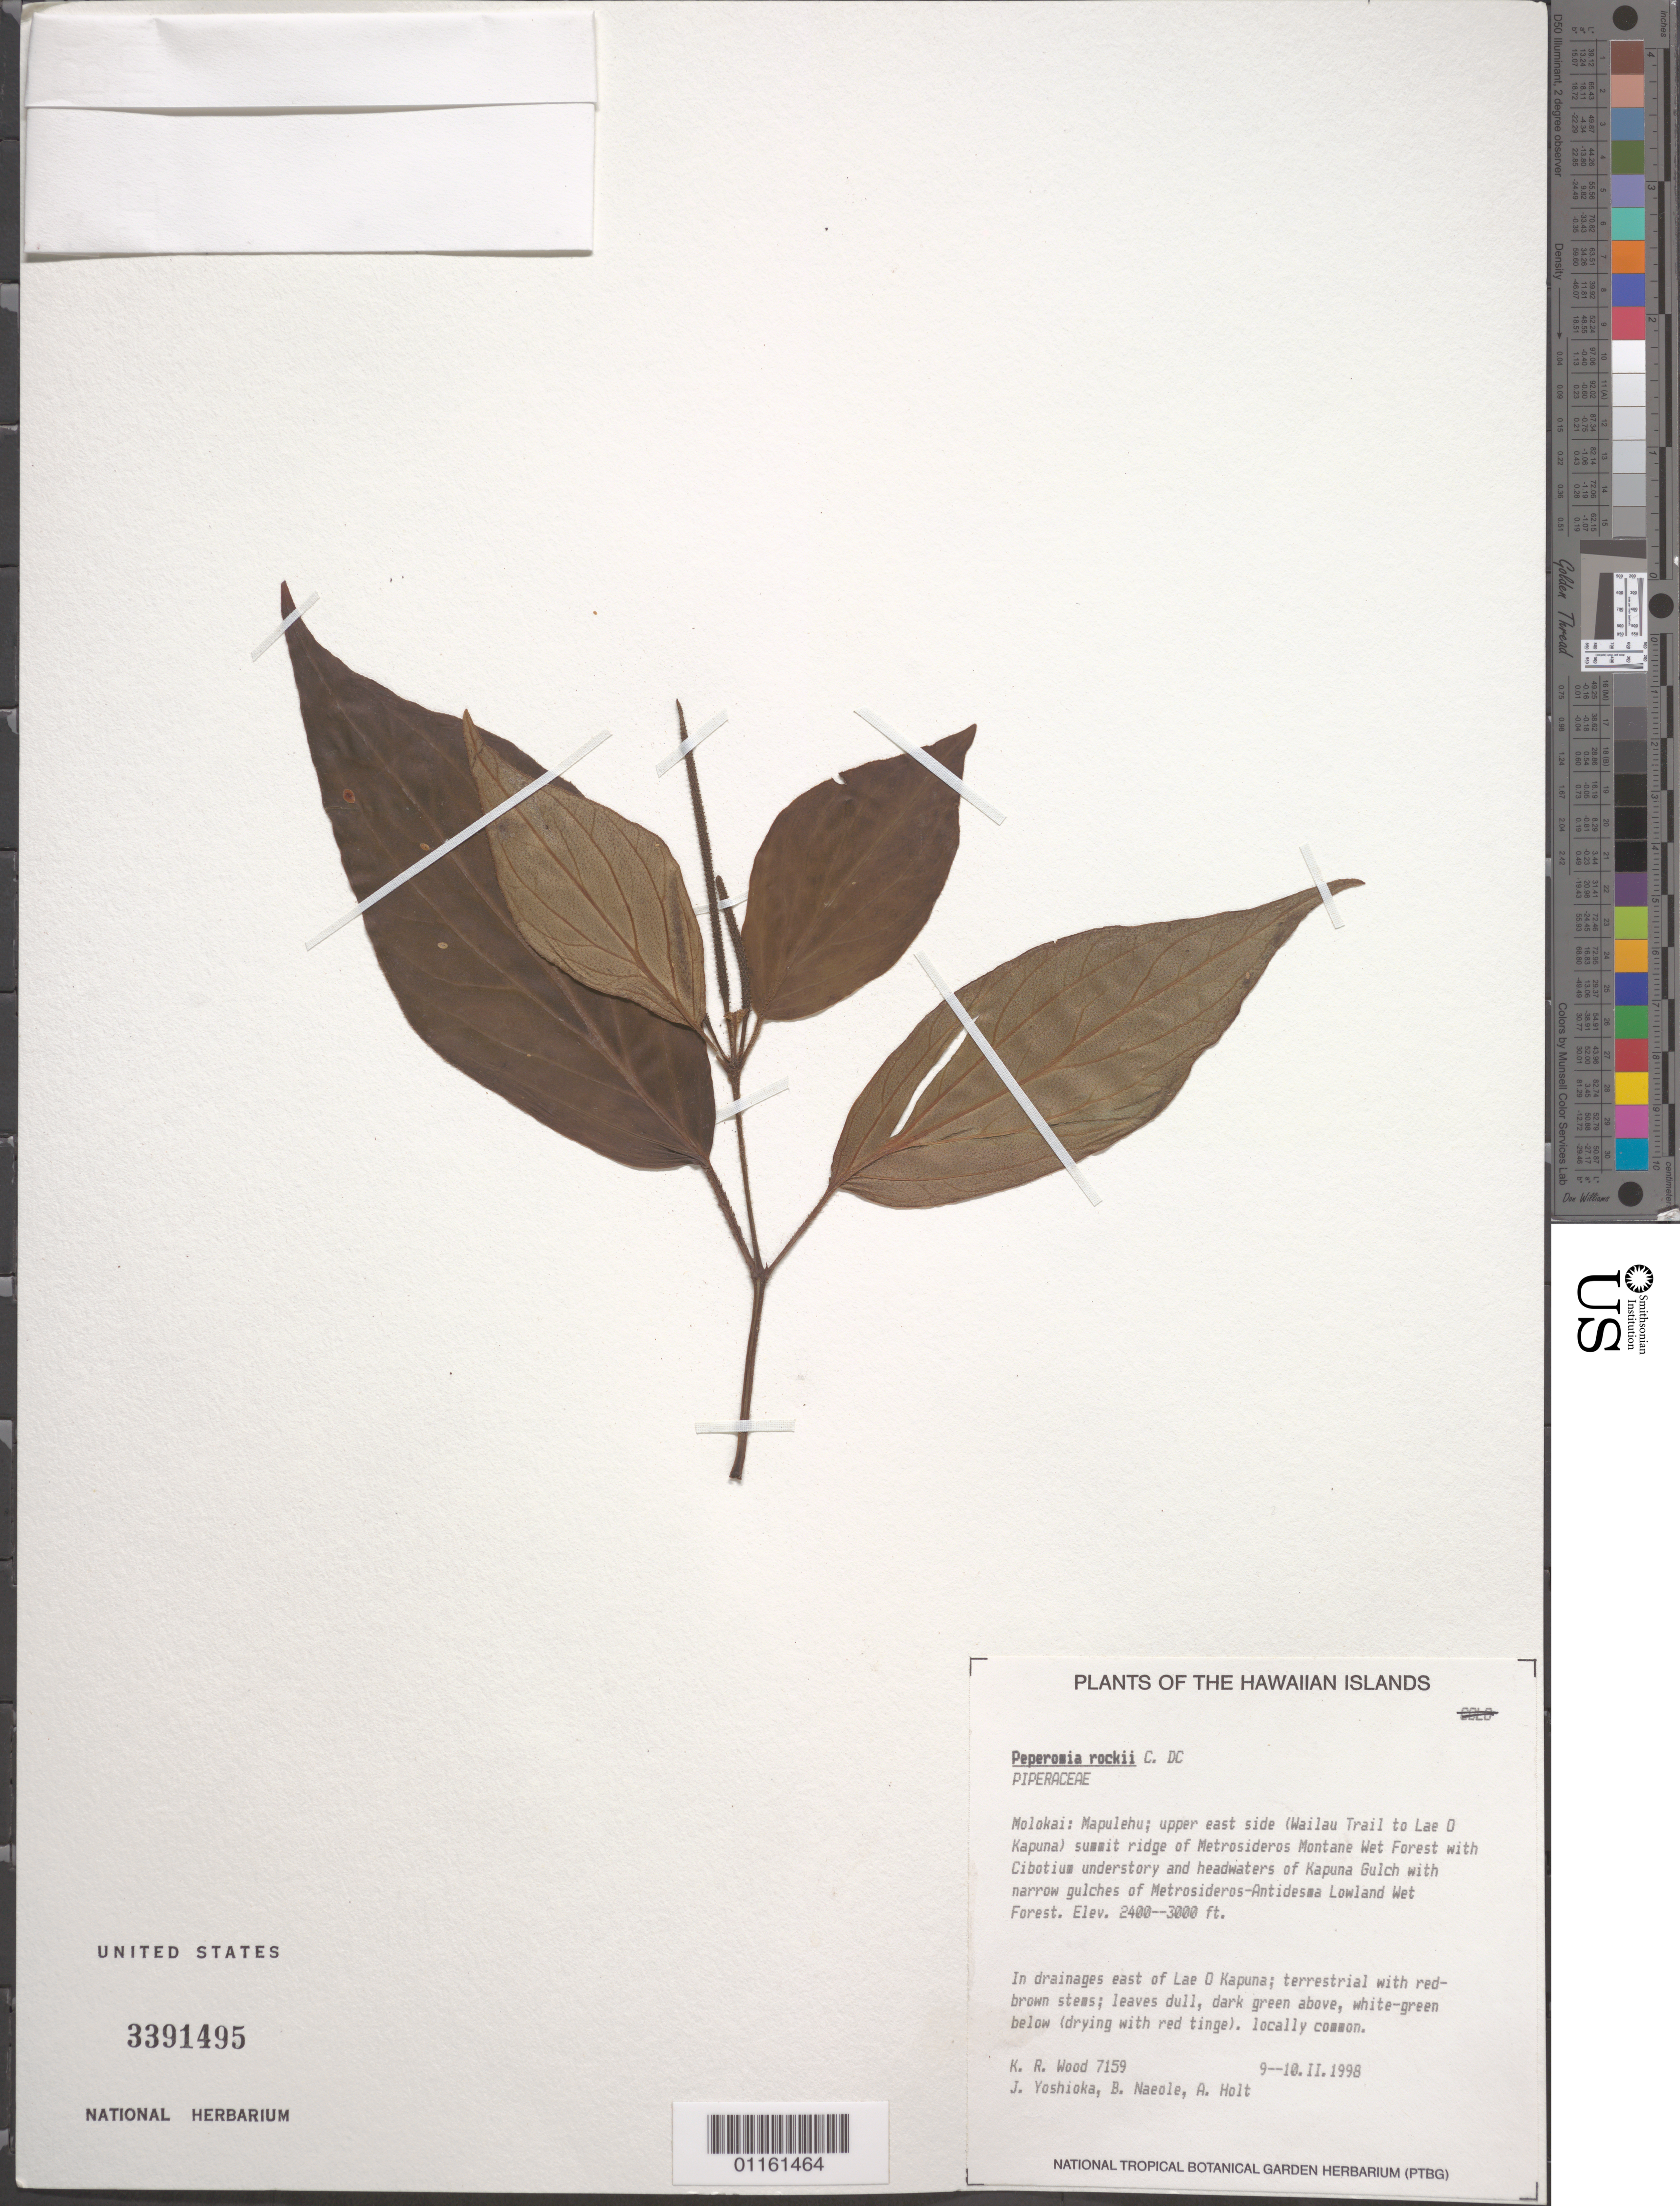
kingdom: Plantae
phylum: Tracheophyta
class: Magnoliopsida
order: Piperales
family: Piperaceae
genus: Peperomia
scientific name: Peperomia rockii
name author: C. DC.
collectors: K. R. Wood, J. Yoshioka, B. Naeole & A. Holt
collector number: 7159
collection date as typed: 9 Feb 1998 to 10 Feb 1998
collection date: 1998-02-09/1998-02-10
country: United States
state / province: Hawaii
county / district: Maui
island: Moloka'i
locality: Mapulehu; upper east side (Wailau Trail to Lae O Kapuna) summit ridge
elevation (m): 731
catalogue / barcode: US 3391495